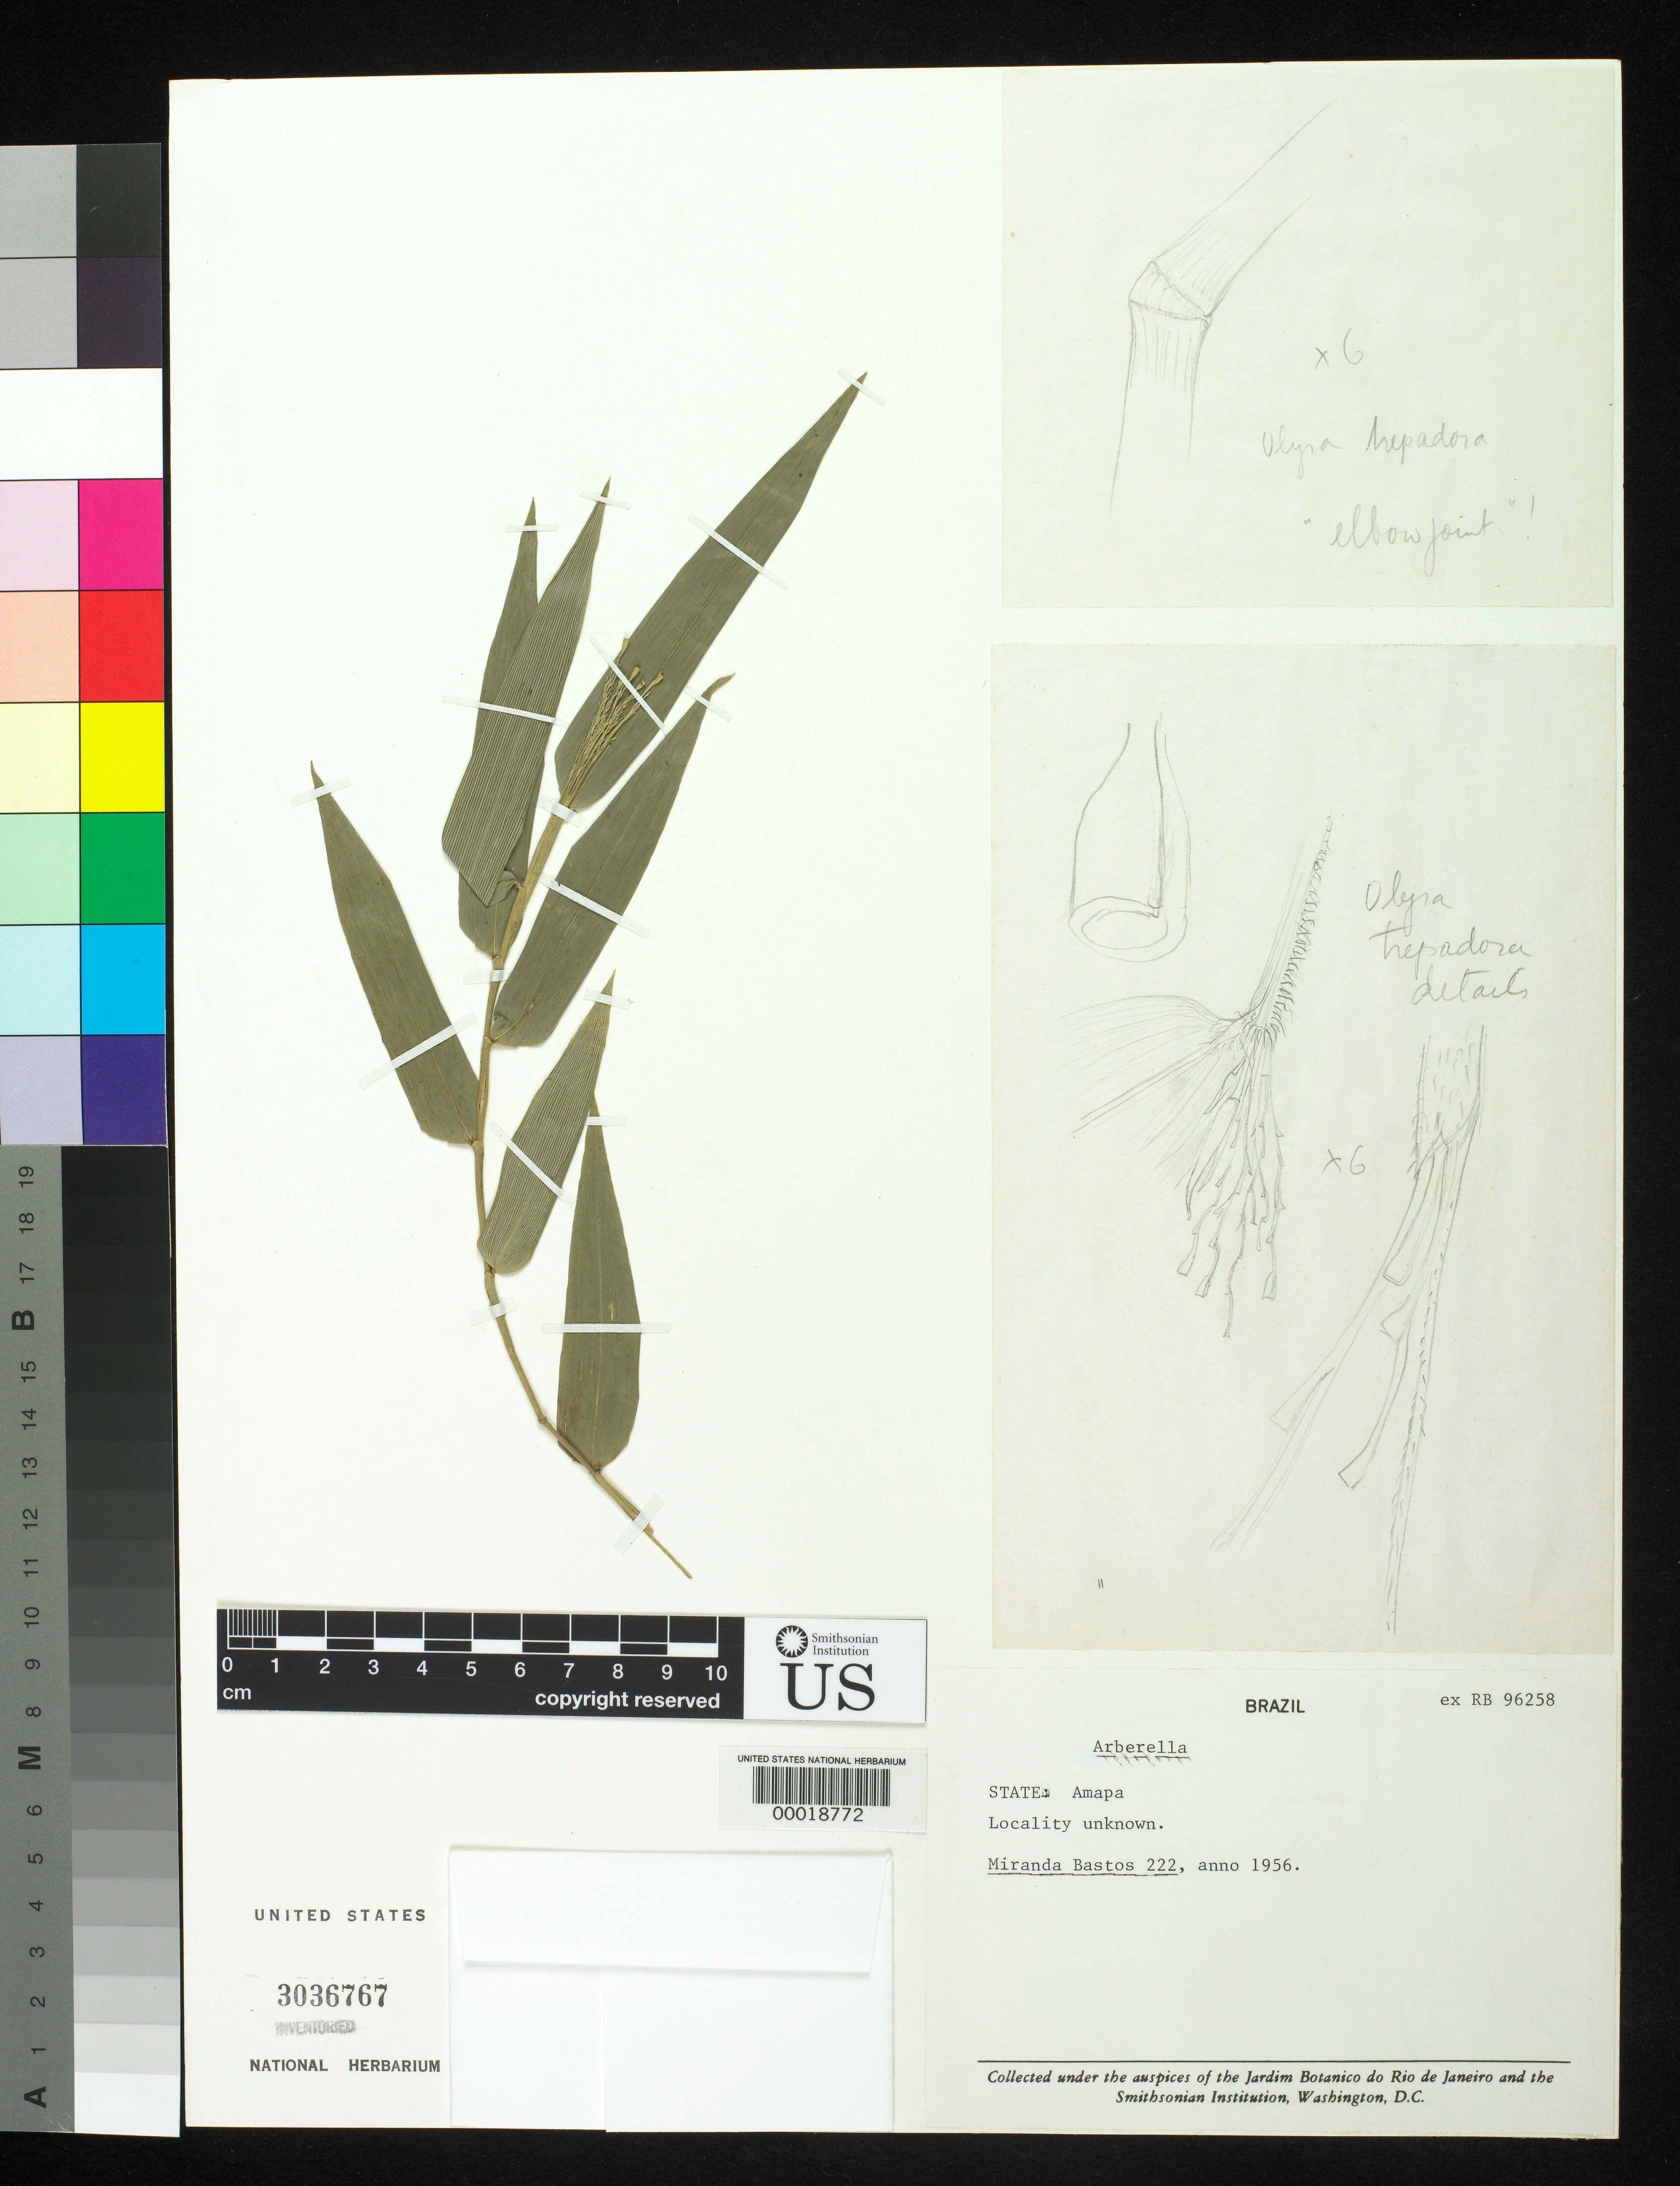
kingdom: Plantae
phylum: Tracheophyta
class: Liliopsida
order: Poales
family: Poaceae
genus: Arberella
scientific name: Arberella sp.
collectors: M. Bastos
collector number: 222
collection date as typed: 1956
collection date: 1956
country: Brazil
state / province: Amapá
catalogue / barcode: US 3036767